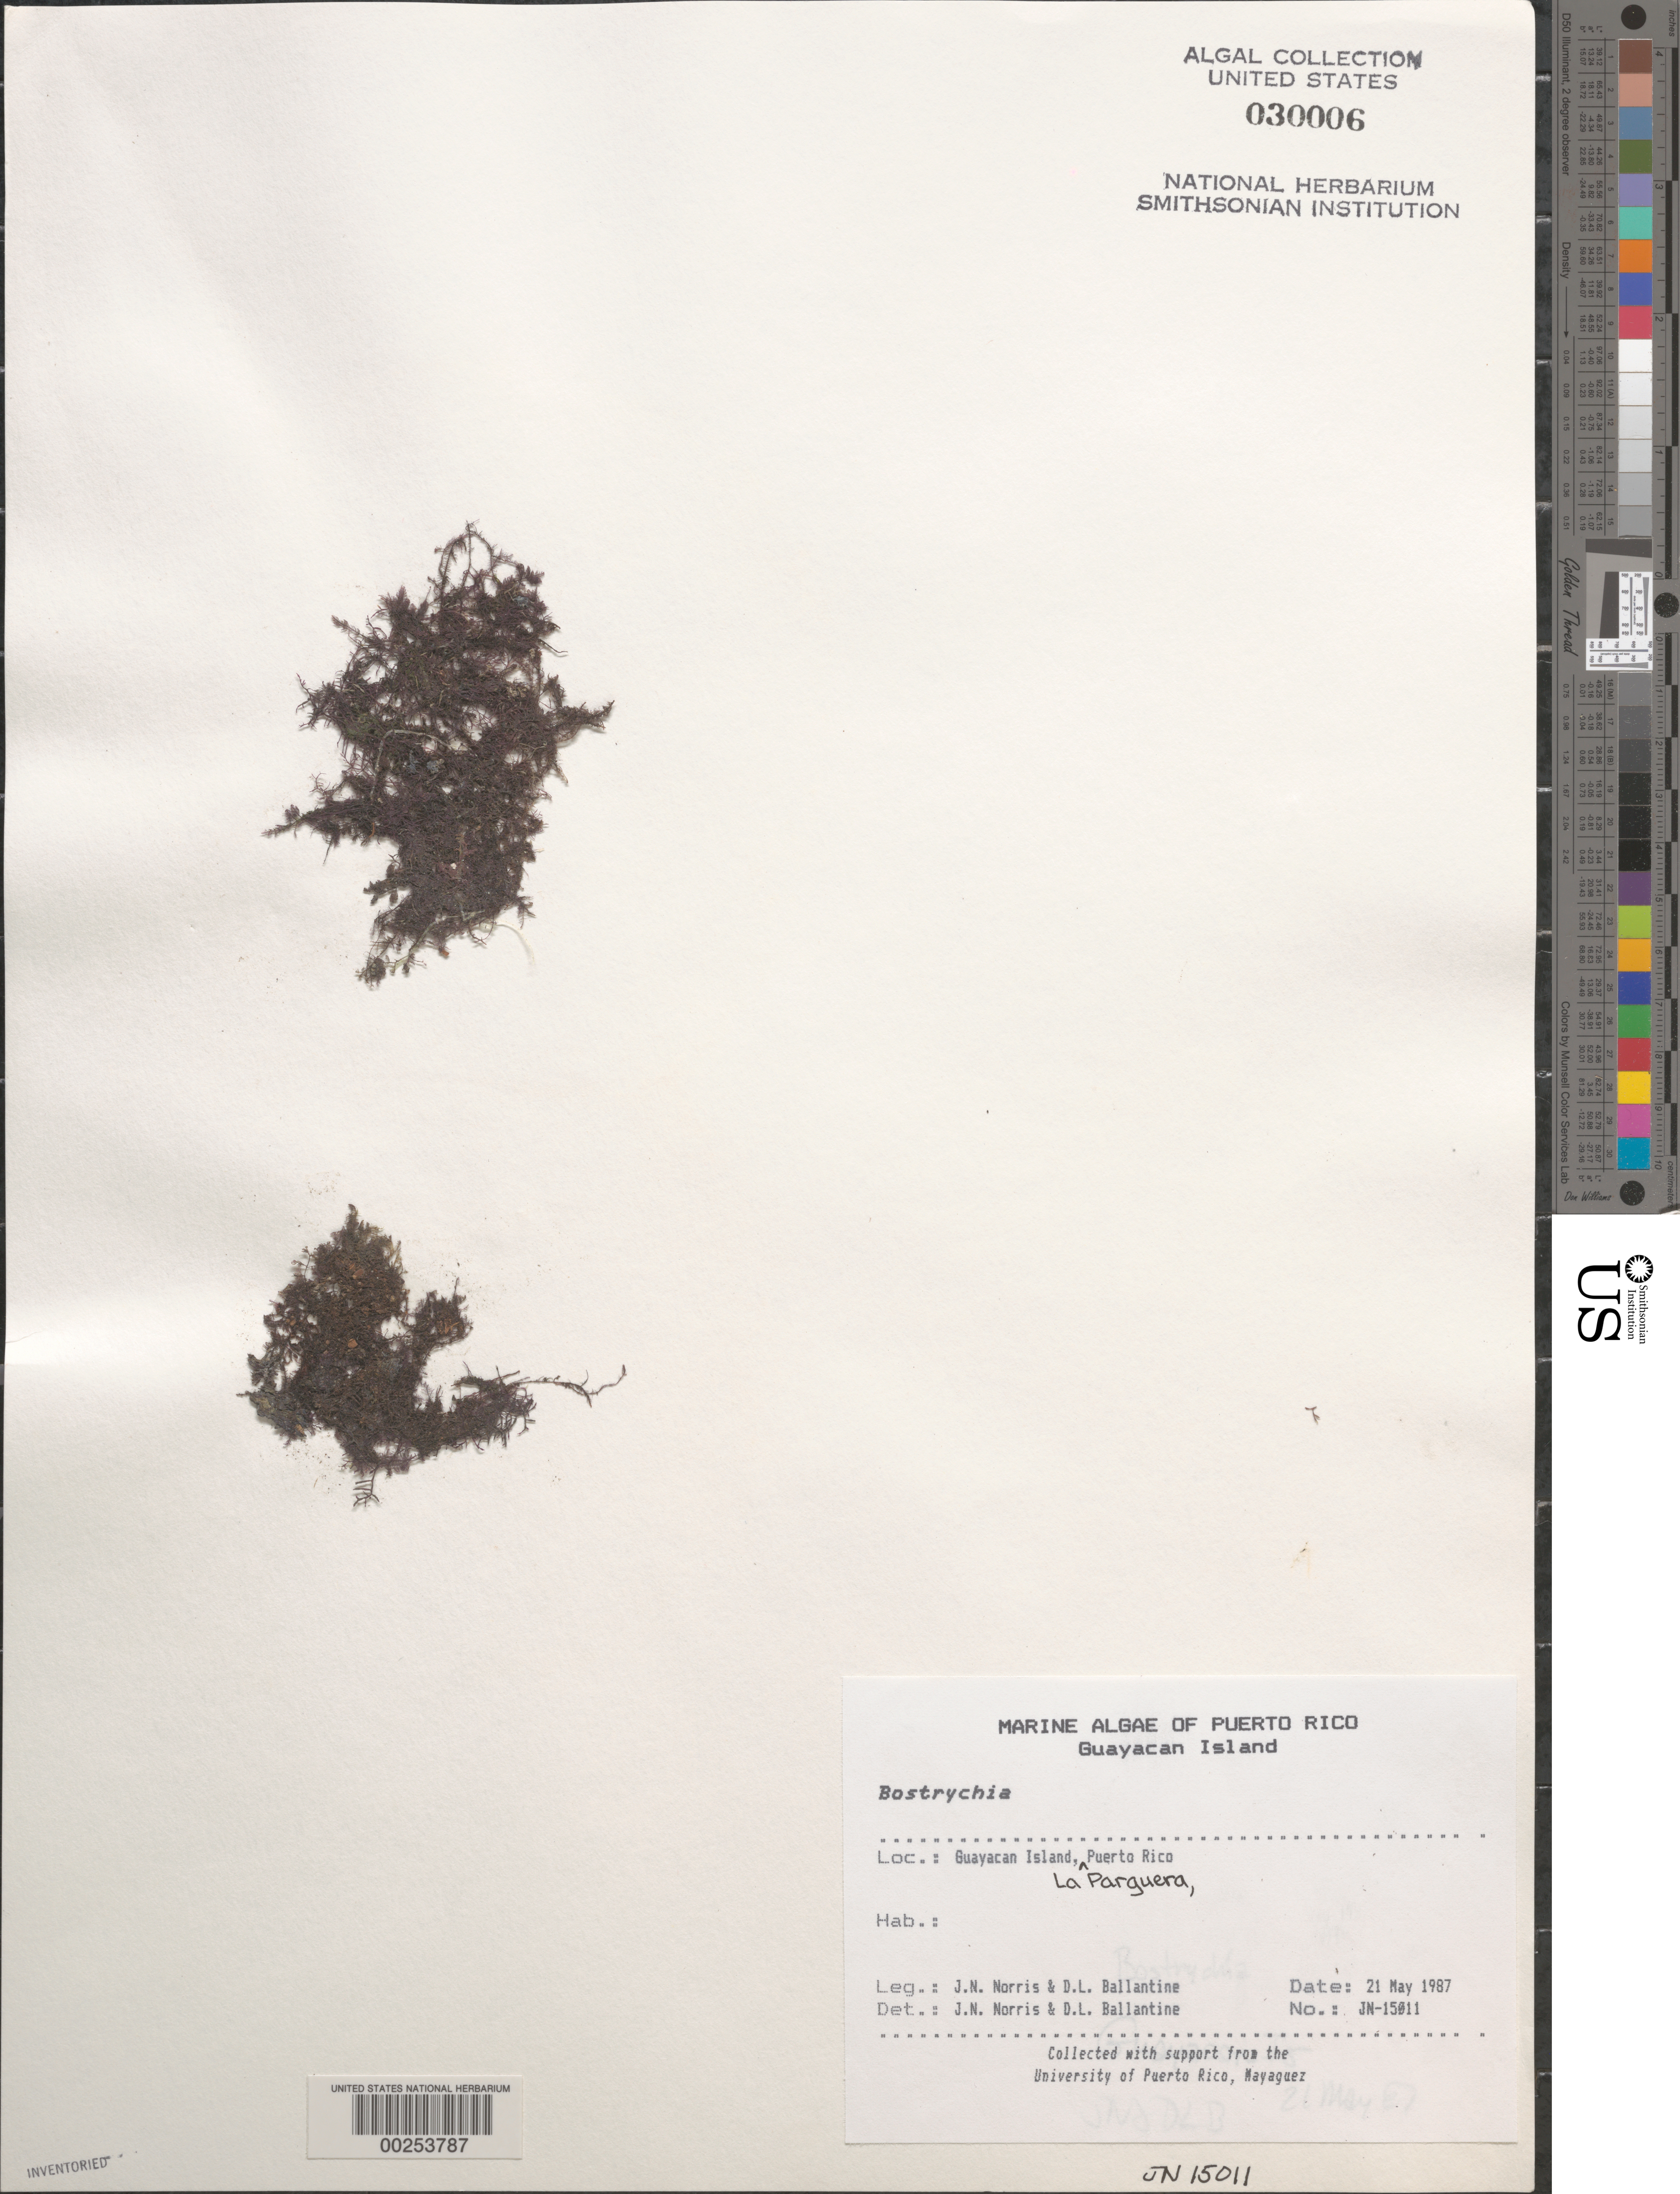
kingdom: Plantae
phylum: Rhodophyta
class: Florideophyceae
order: Ceramiales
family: Rhodomelaceae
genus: Bostrychia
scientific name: Bostrychia sp.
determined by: Norris, J. N.; Ballantine, D. L.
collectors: J. N. Norris & D.L. Ballantine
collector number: JN-15011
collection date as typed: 21 May 1987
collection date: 1987-05-21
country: Puerto Rico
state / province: Lajas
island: Guayacan Island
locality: La Parguera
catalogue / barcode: US 30006